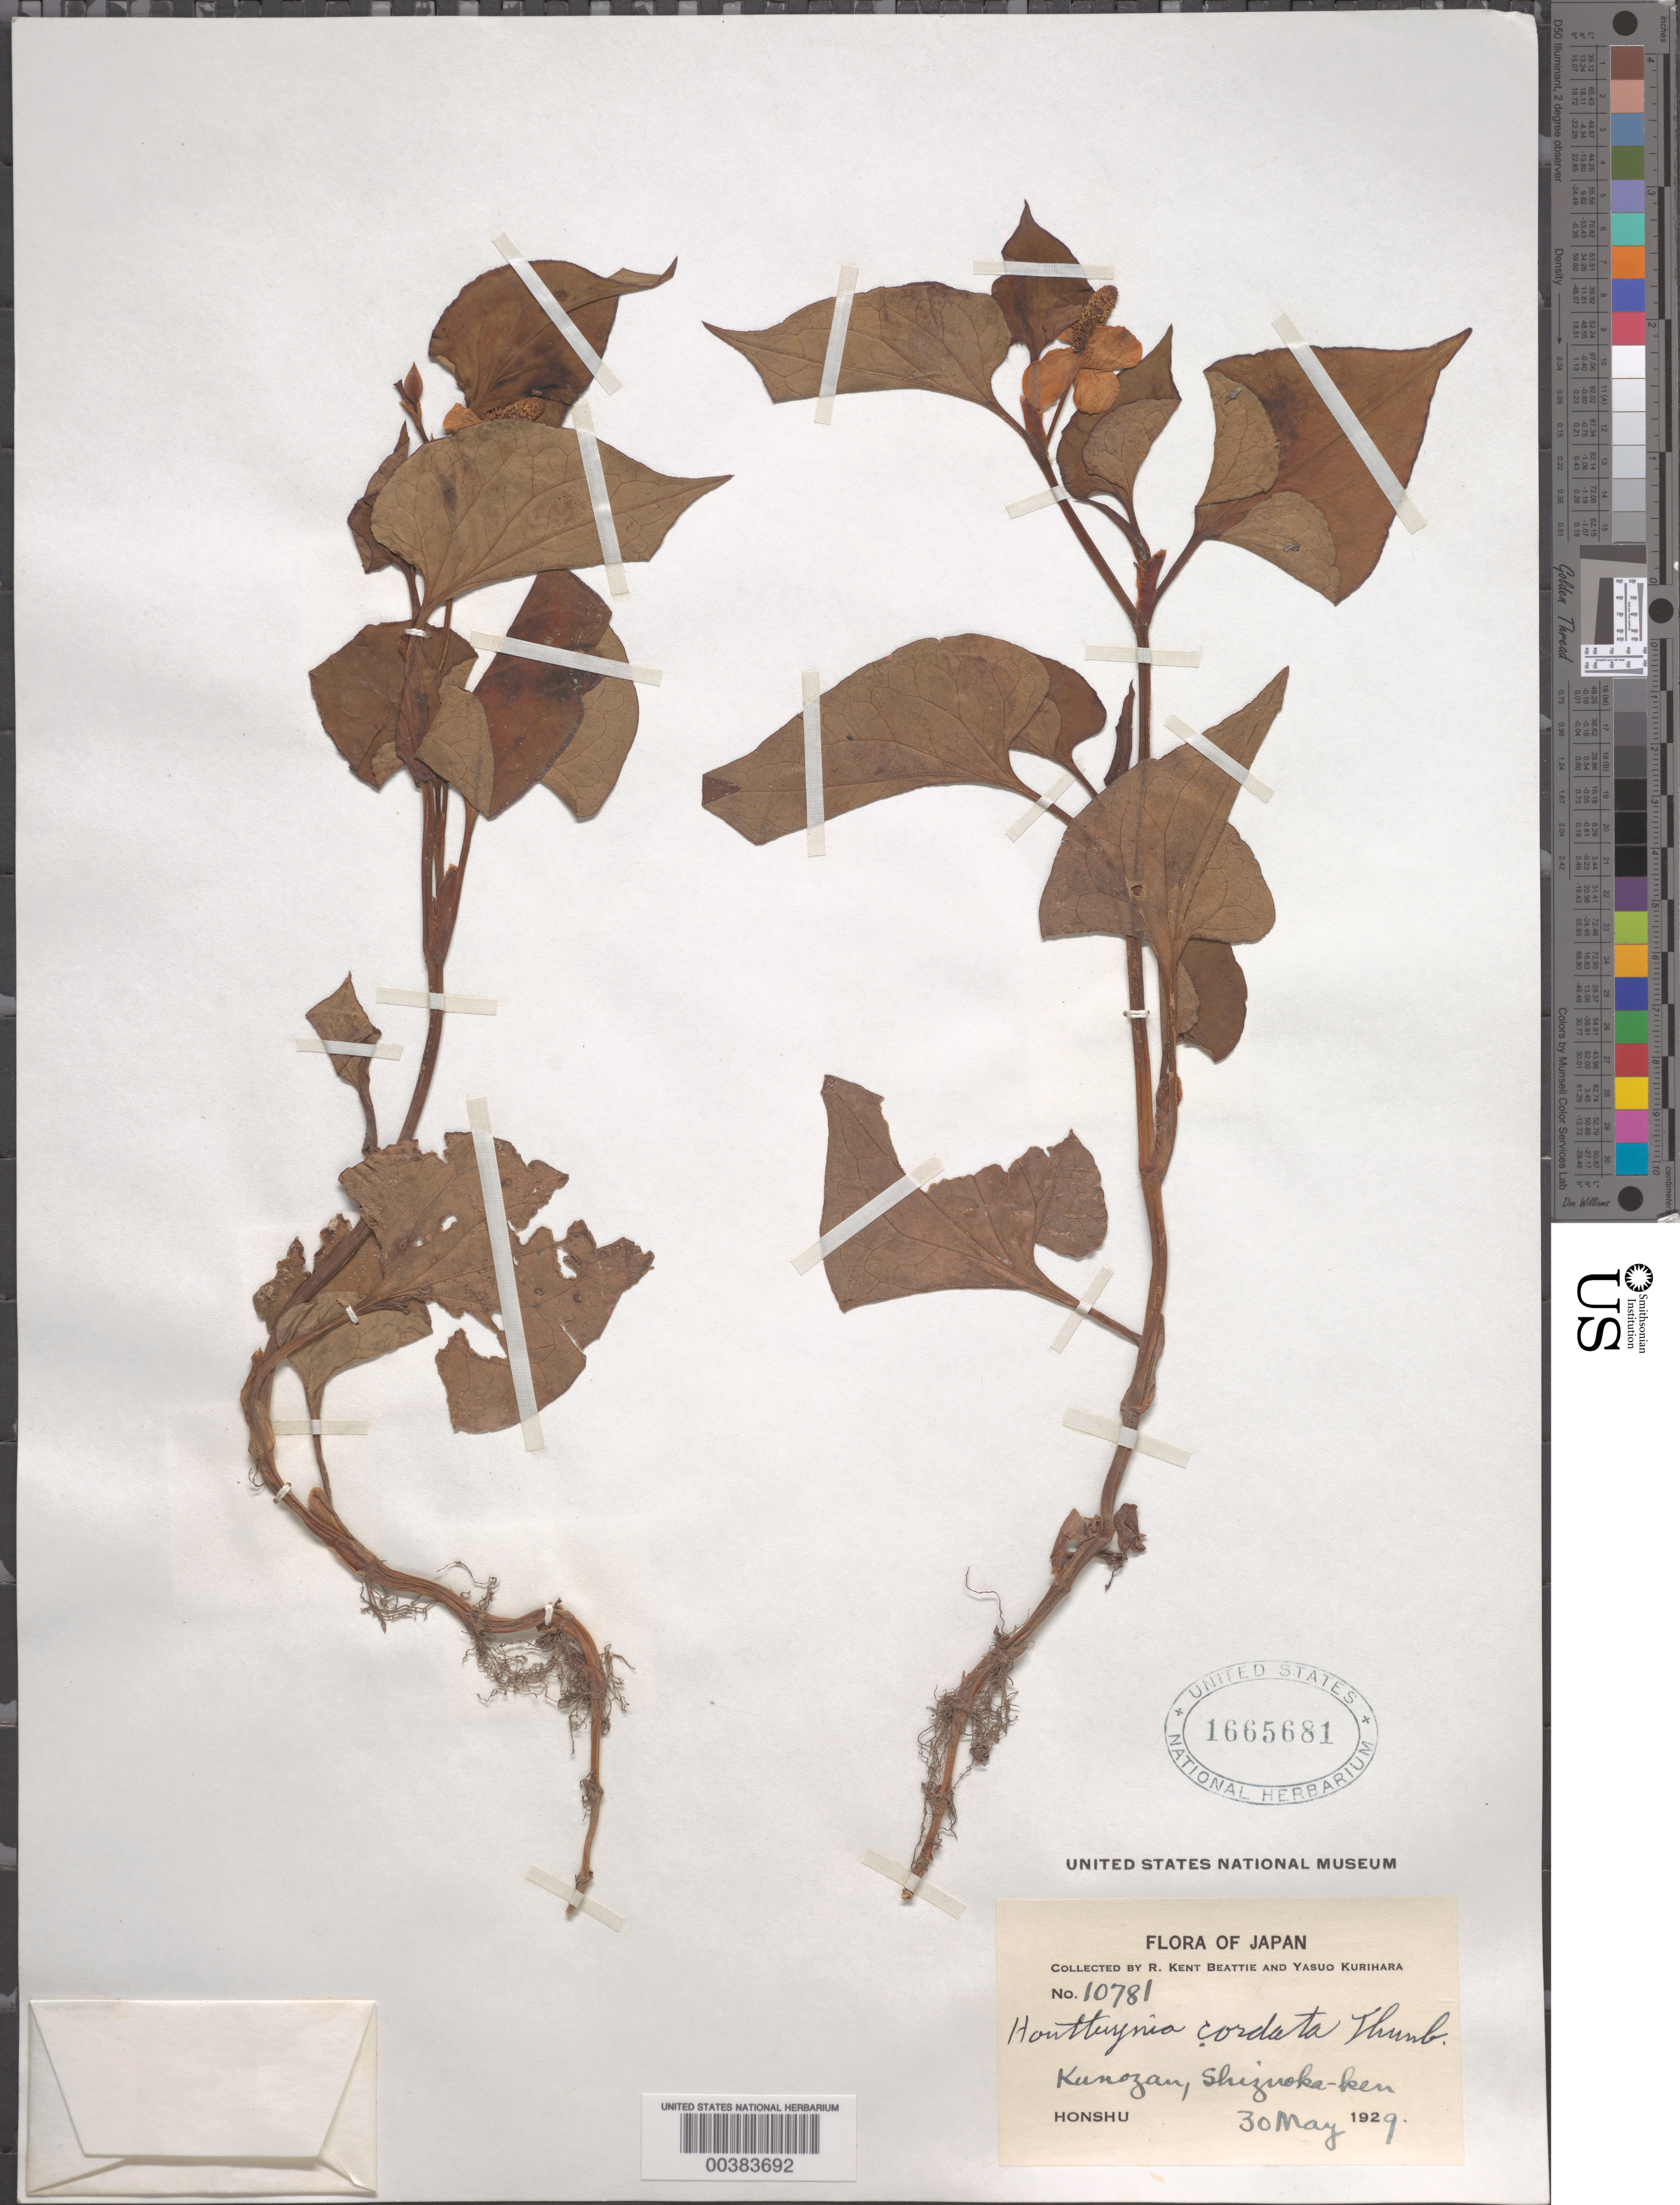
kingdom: Plantae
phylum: Tracheophyta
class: Magnoliopsida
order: Piperales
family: Saururaceae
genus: Houttuynia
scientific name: Houttuynia cordata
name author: Thunb.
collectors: R. K. Beattie & Y. Kurihara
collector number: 10781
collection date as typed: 30 May 1929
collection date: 1929-05-30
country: Japan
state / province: Sizuoka (?)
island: Honshu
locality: Kunozan, shiznoka-ken (?)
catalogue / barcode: US 1665681